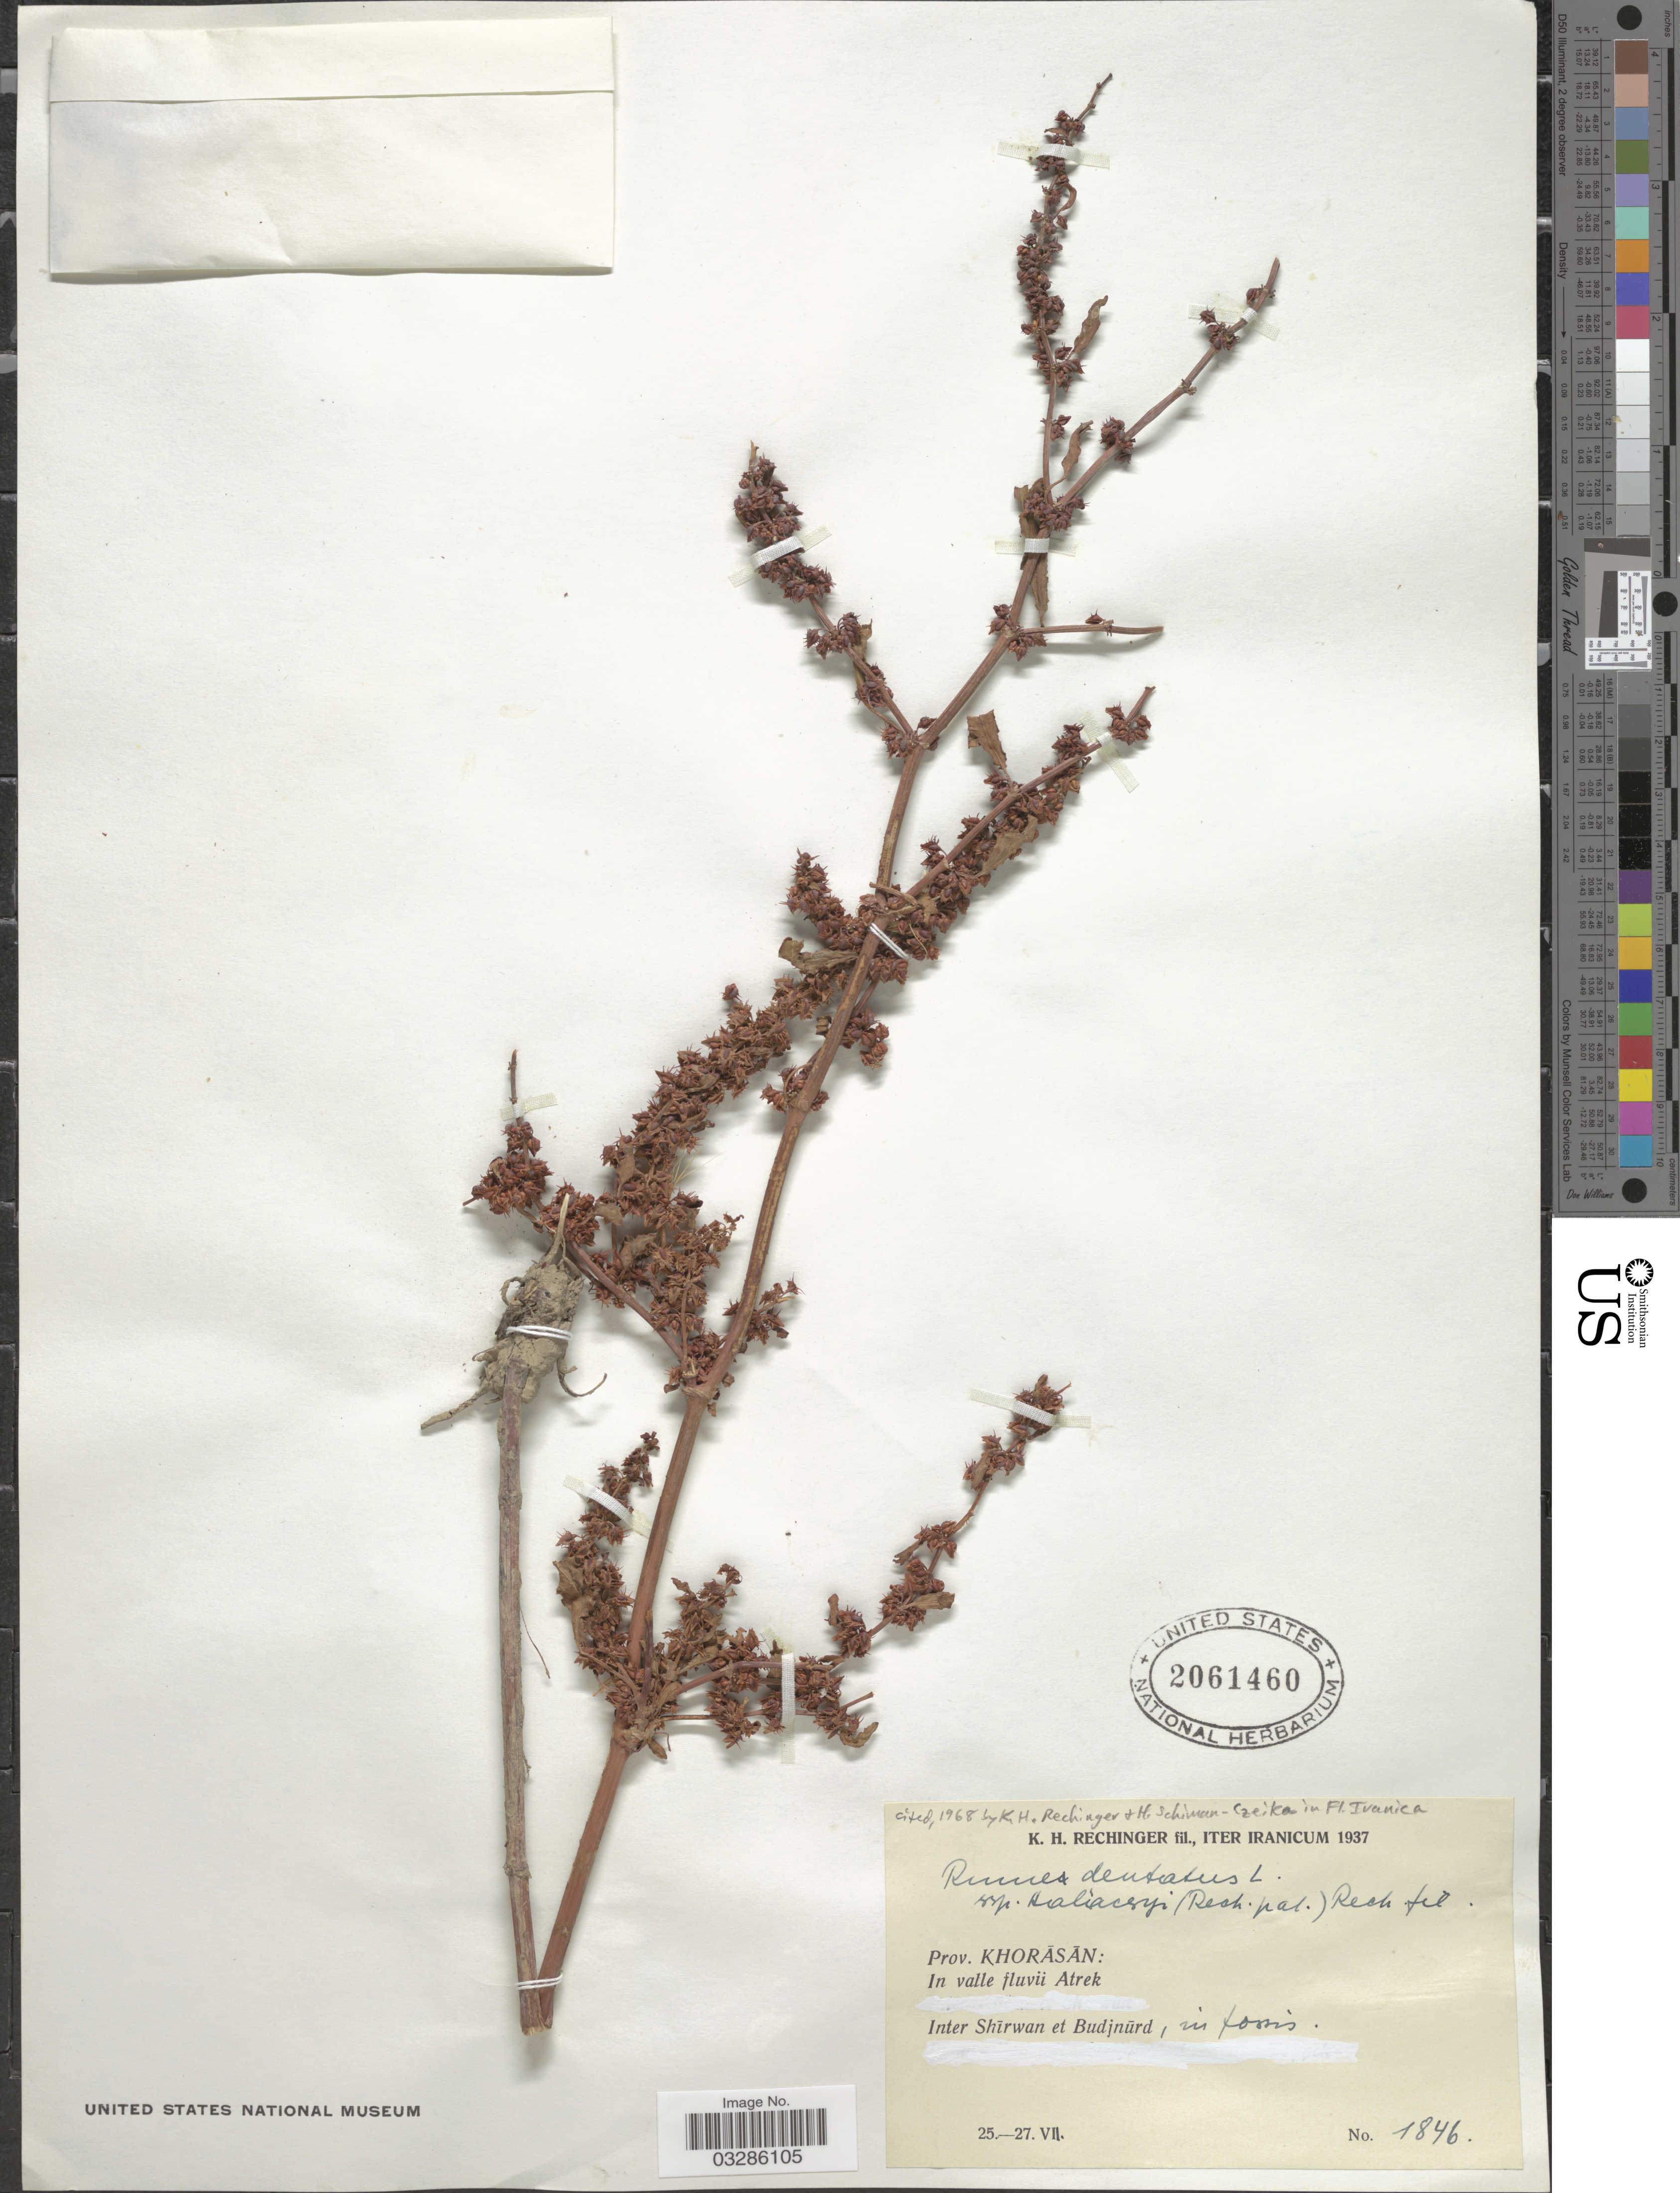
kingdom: Plantae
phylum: Tracheophyta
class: Magnoliopsida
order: Caryophyllales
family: Polygonaceae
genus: Rumex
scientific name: Rumex dentatus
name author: L.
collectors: K. H. Rechinger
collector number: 1846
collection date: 1937-07-25/1937-07-27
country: Iran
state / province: Khorasan [obsolete]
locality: Prov. Khorasan: In valle fluvii Atrek. Inter Shirwan et Budjnürd, in fomis [interpreted].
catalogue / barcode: US 2061460